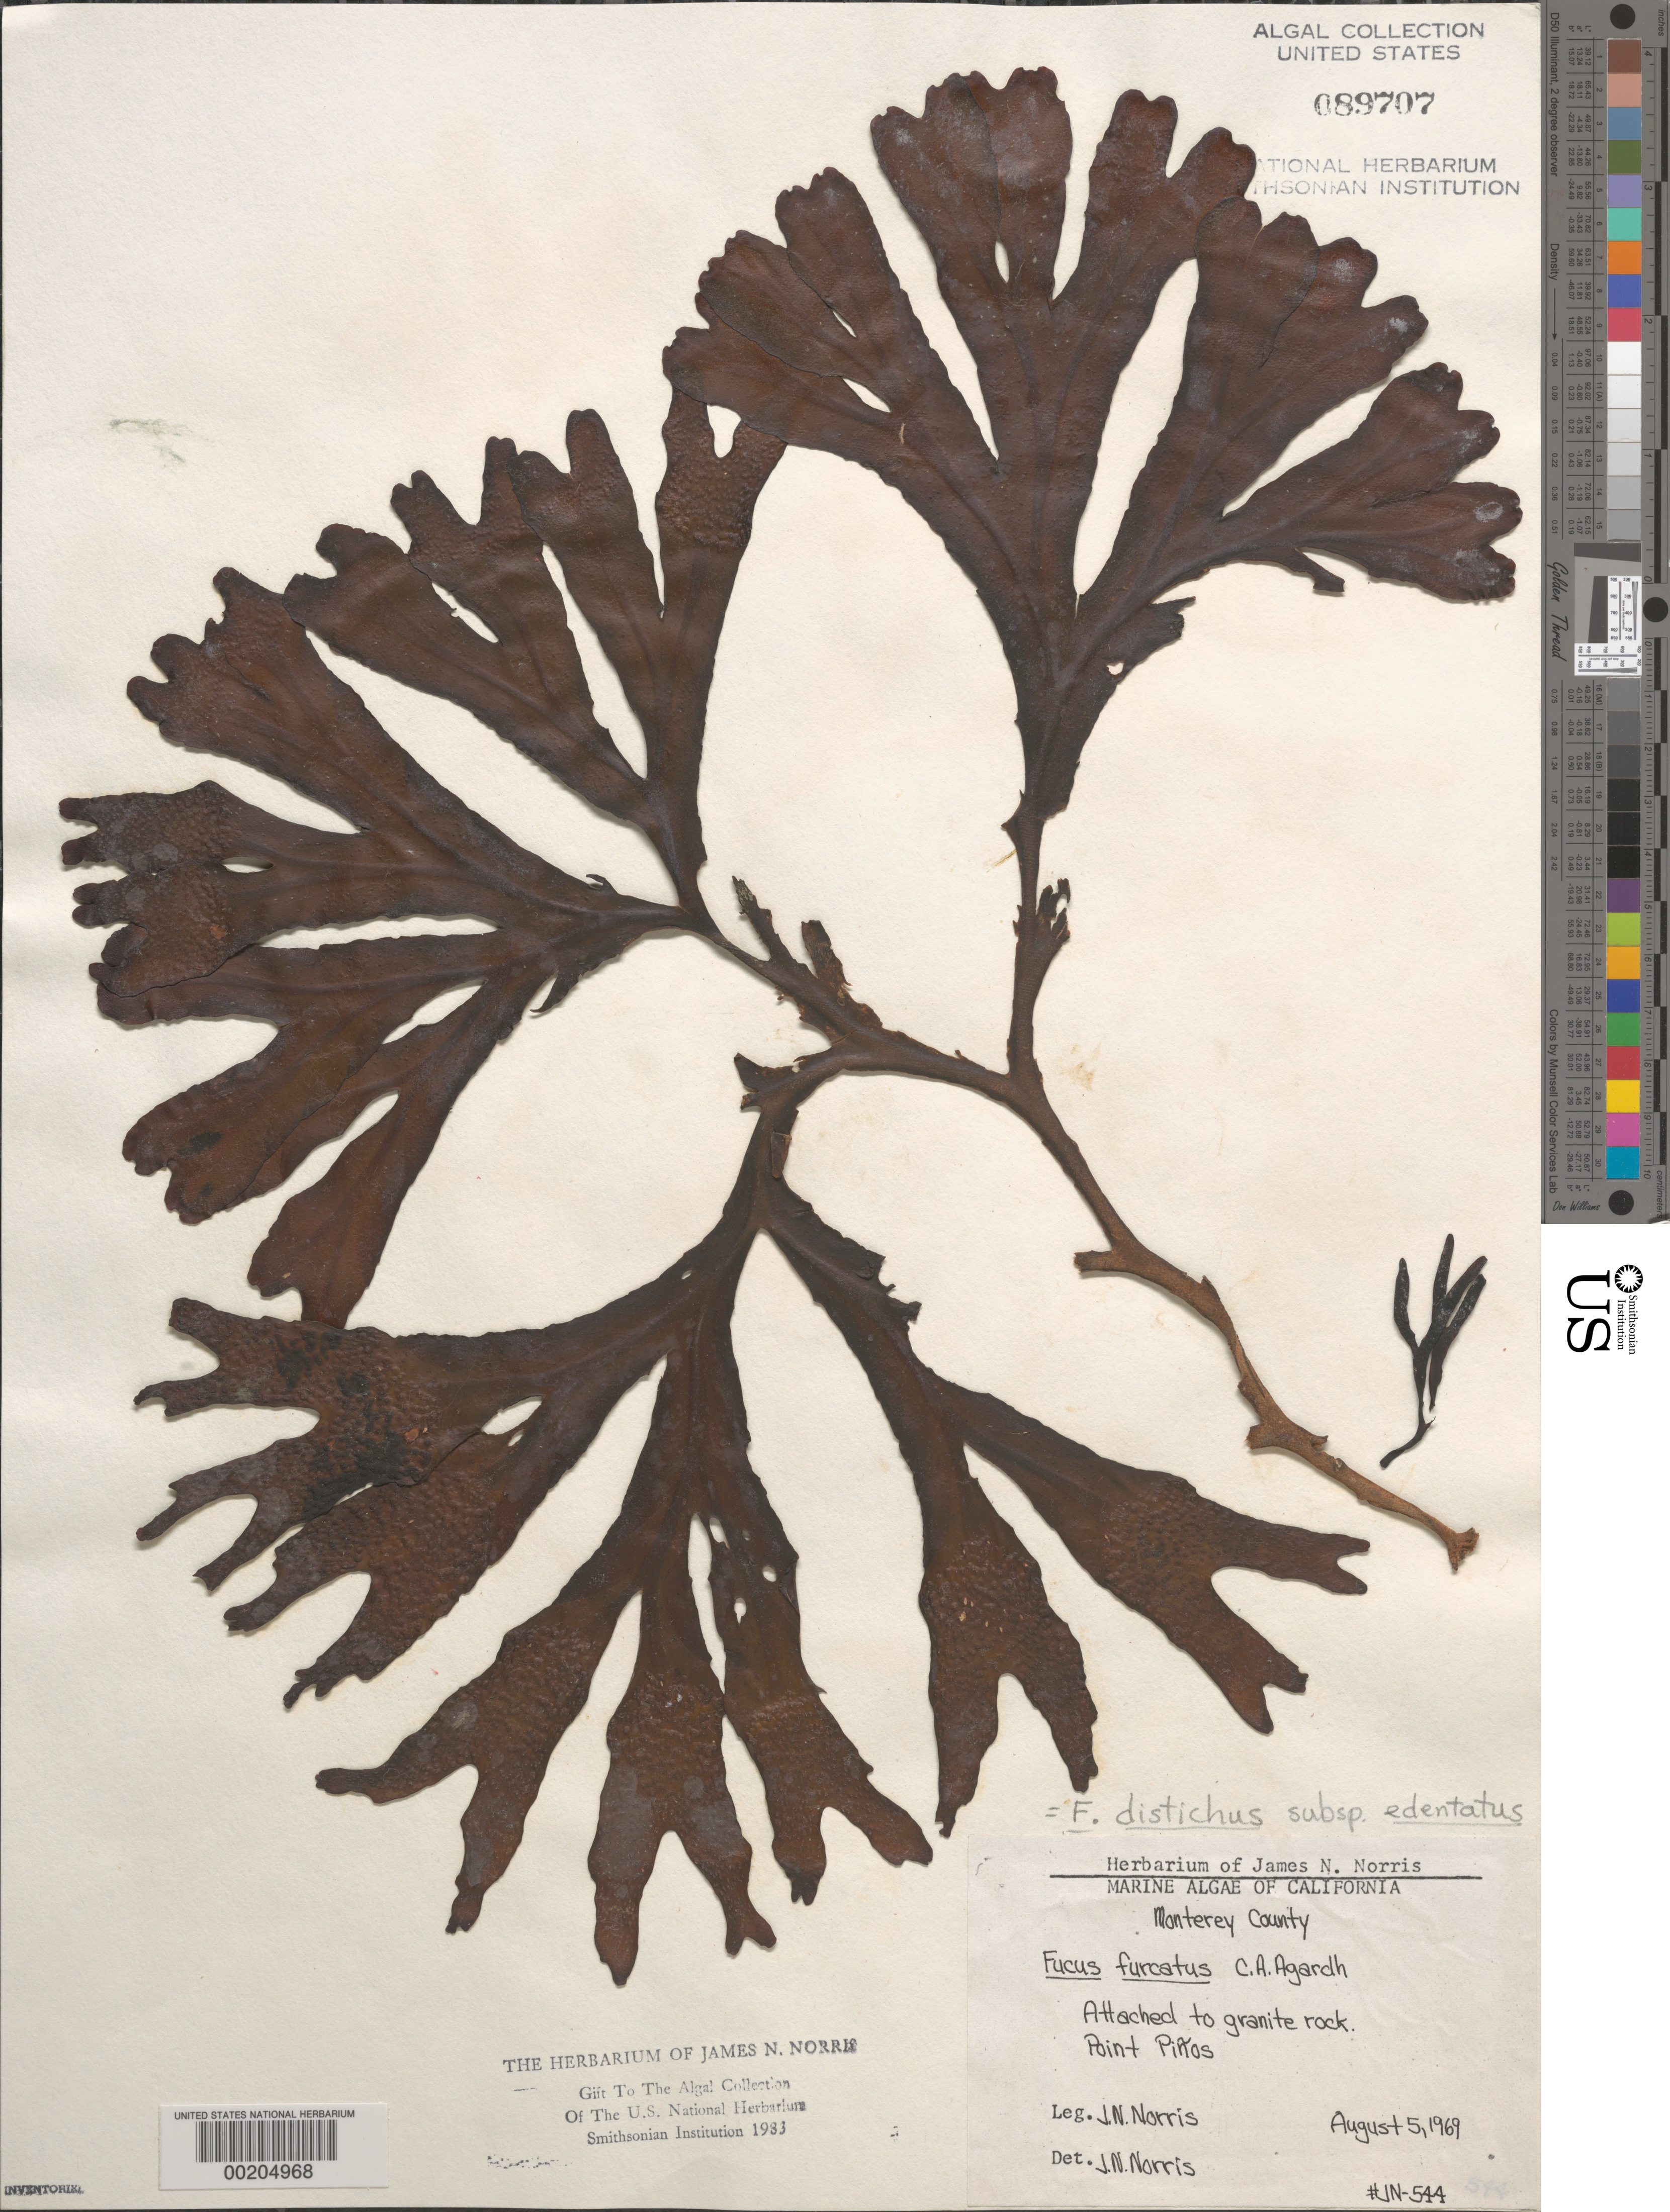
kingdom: Chromista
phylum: Ochrophyta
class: Phaeophyceae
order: Fucales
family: Fucaceae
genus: Fucus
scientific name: Fucus distichus subsp. edentatus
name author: (Bach. Pyl.) H.T. Powell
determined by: Norris, James N.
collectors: J. N. Norris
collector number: JN-544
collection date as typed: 05 Aug 1969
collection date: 1969-08-05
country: United States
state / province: California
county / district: Monterey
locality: Point Pinos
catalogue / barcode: US 89707